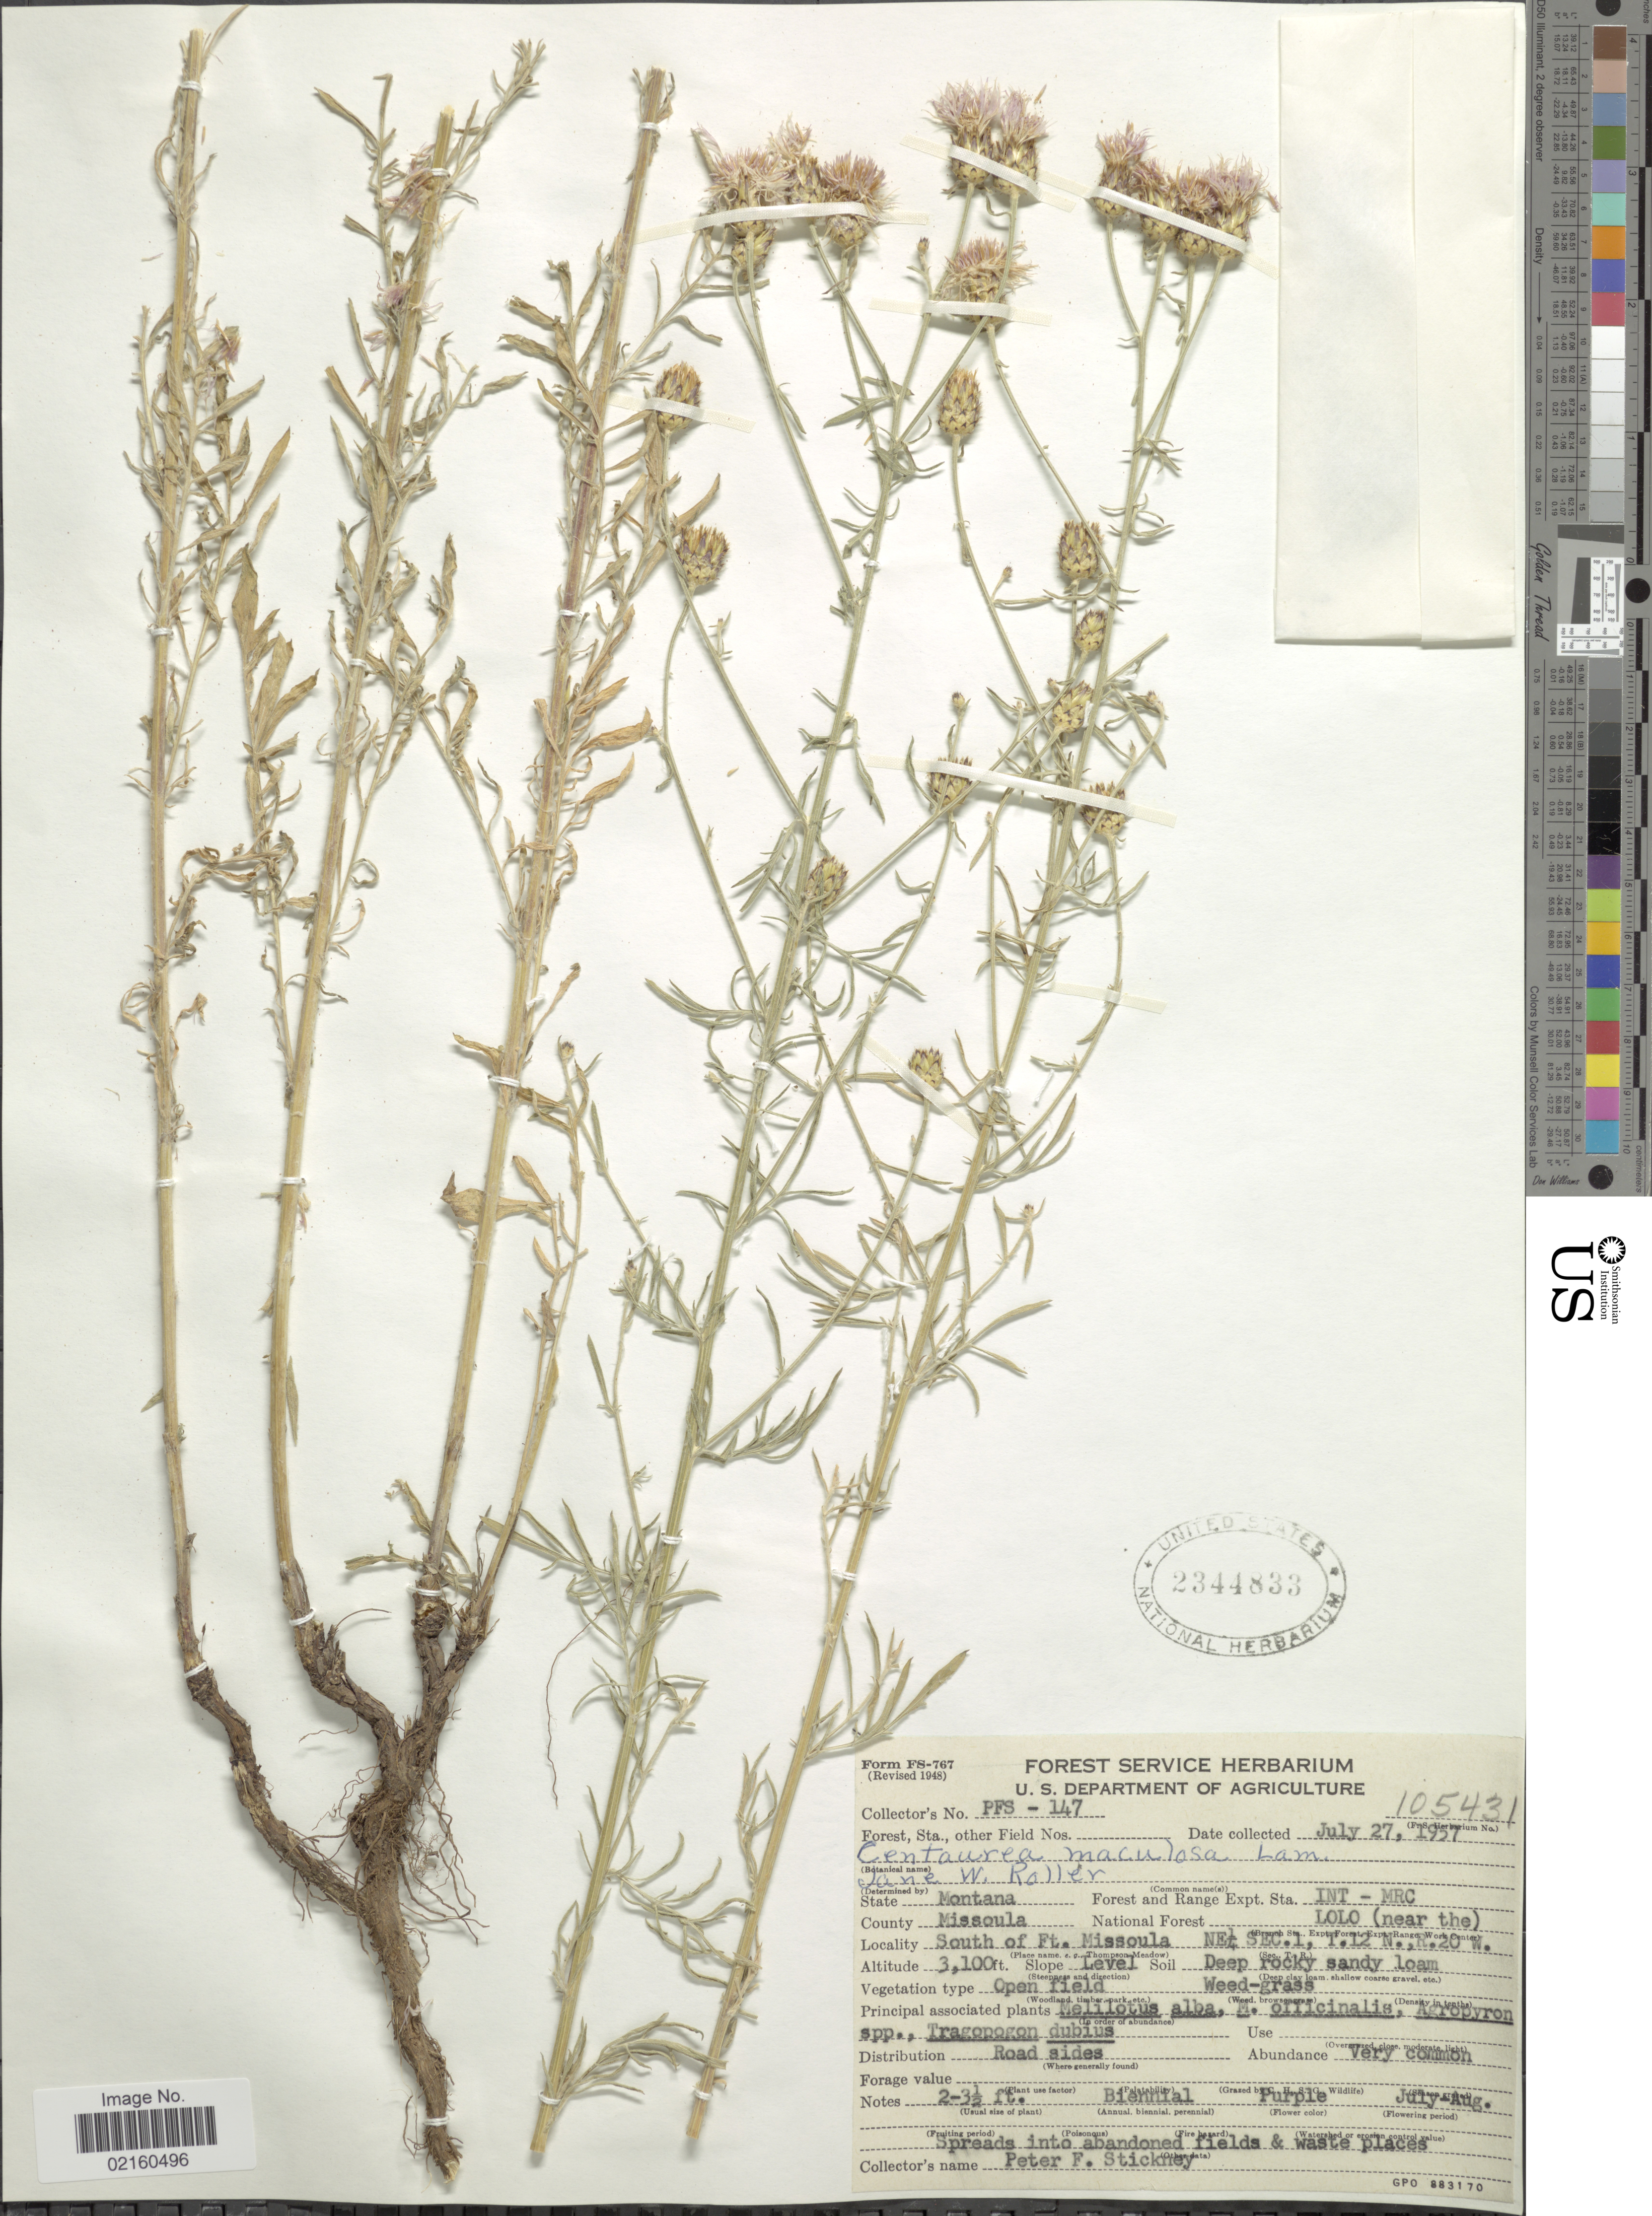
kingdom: Plantae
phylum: Tracheophyta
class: Magnoliopsida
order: Asterales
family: Asteraceae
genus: Centaurea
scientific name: Centaurea stoebe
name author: L.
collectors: P. Stickney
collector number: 105431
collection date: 1957-07-27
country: United States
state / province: Montana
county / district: Missoula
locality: Lolo (near the), South of Ft. Missoula, NE1/4, Sec. 1, T12N, R20W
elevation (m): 945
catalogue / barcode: US 2344833